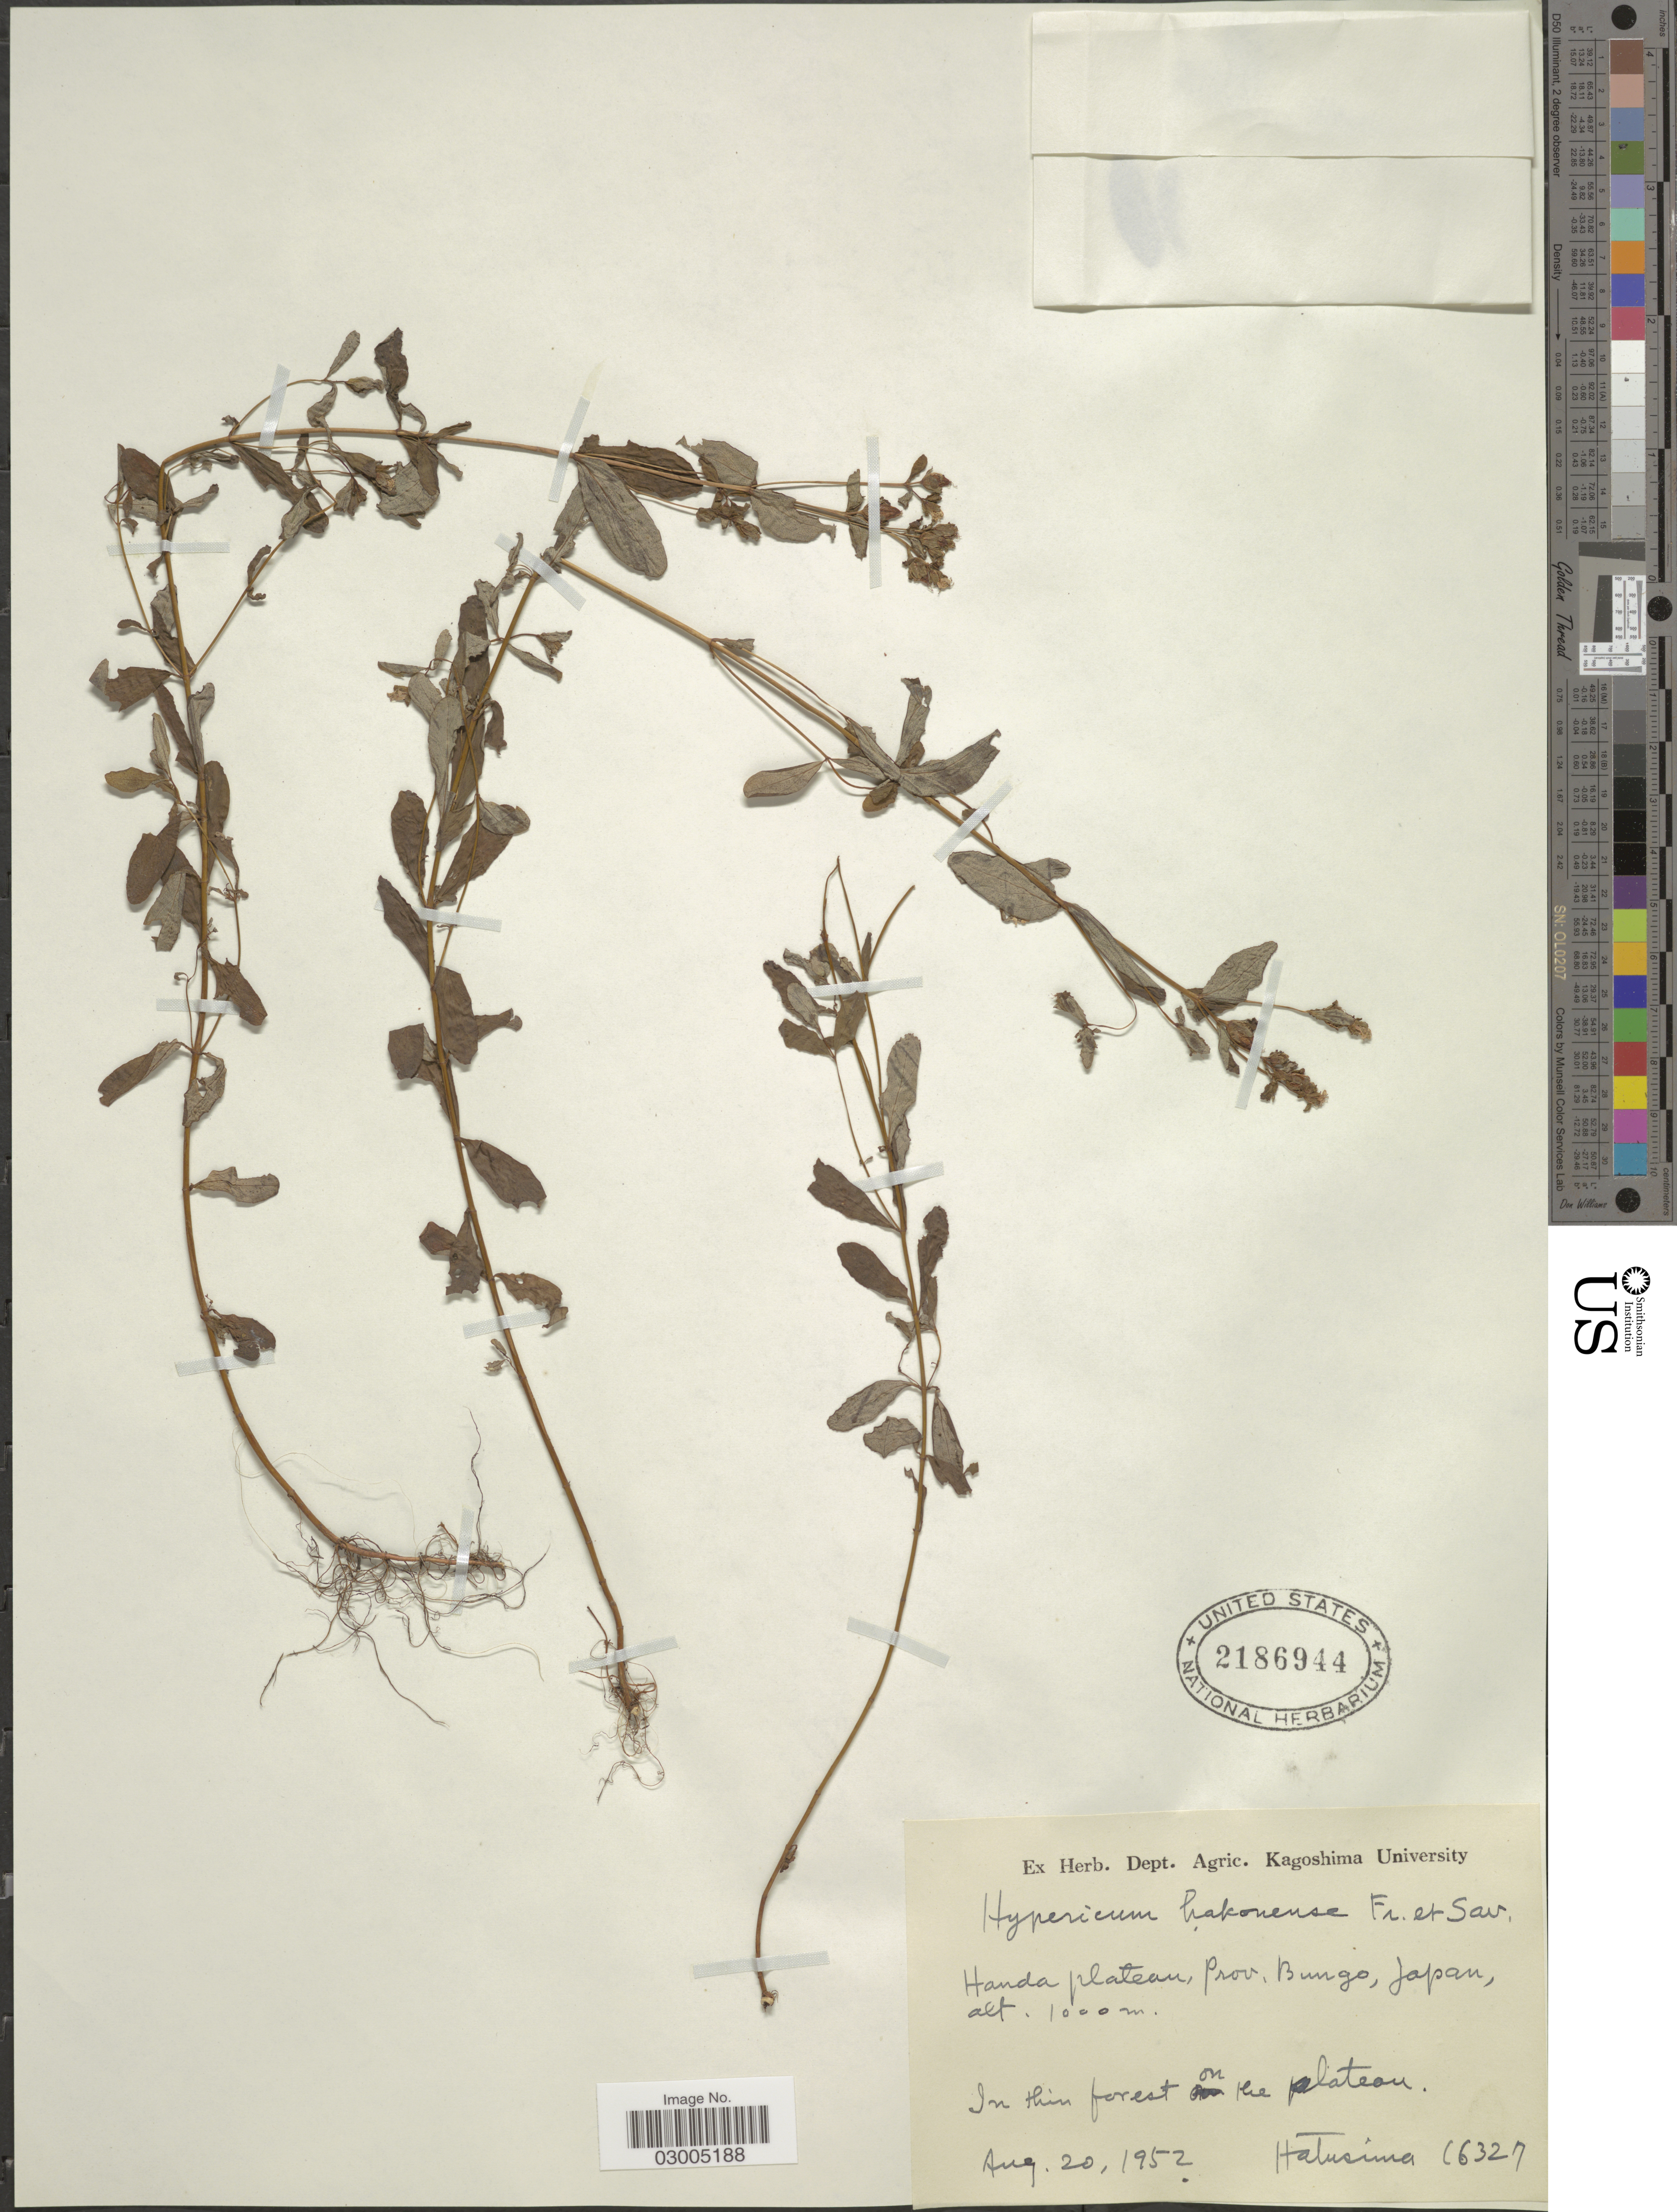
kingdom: Plantae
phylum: Tracheophyta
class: Magnoliopsida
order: Malpighiales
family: Hypericaceae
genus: Hypericum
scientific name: Hypericum hakonense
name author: Franch. & Sav.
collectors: -. Hatusima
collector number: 16327*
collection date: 1952-08-20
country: Japan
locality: Handa plateau, Prov. Bungo.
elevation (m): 1000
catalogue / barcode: US 2186944